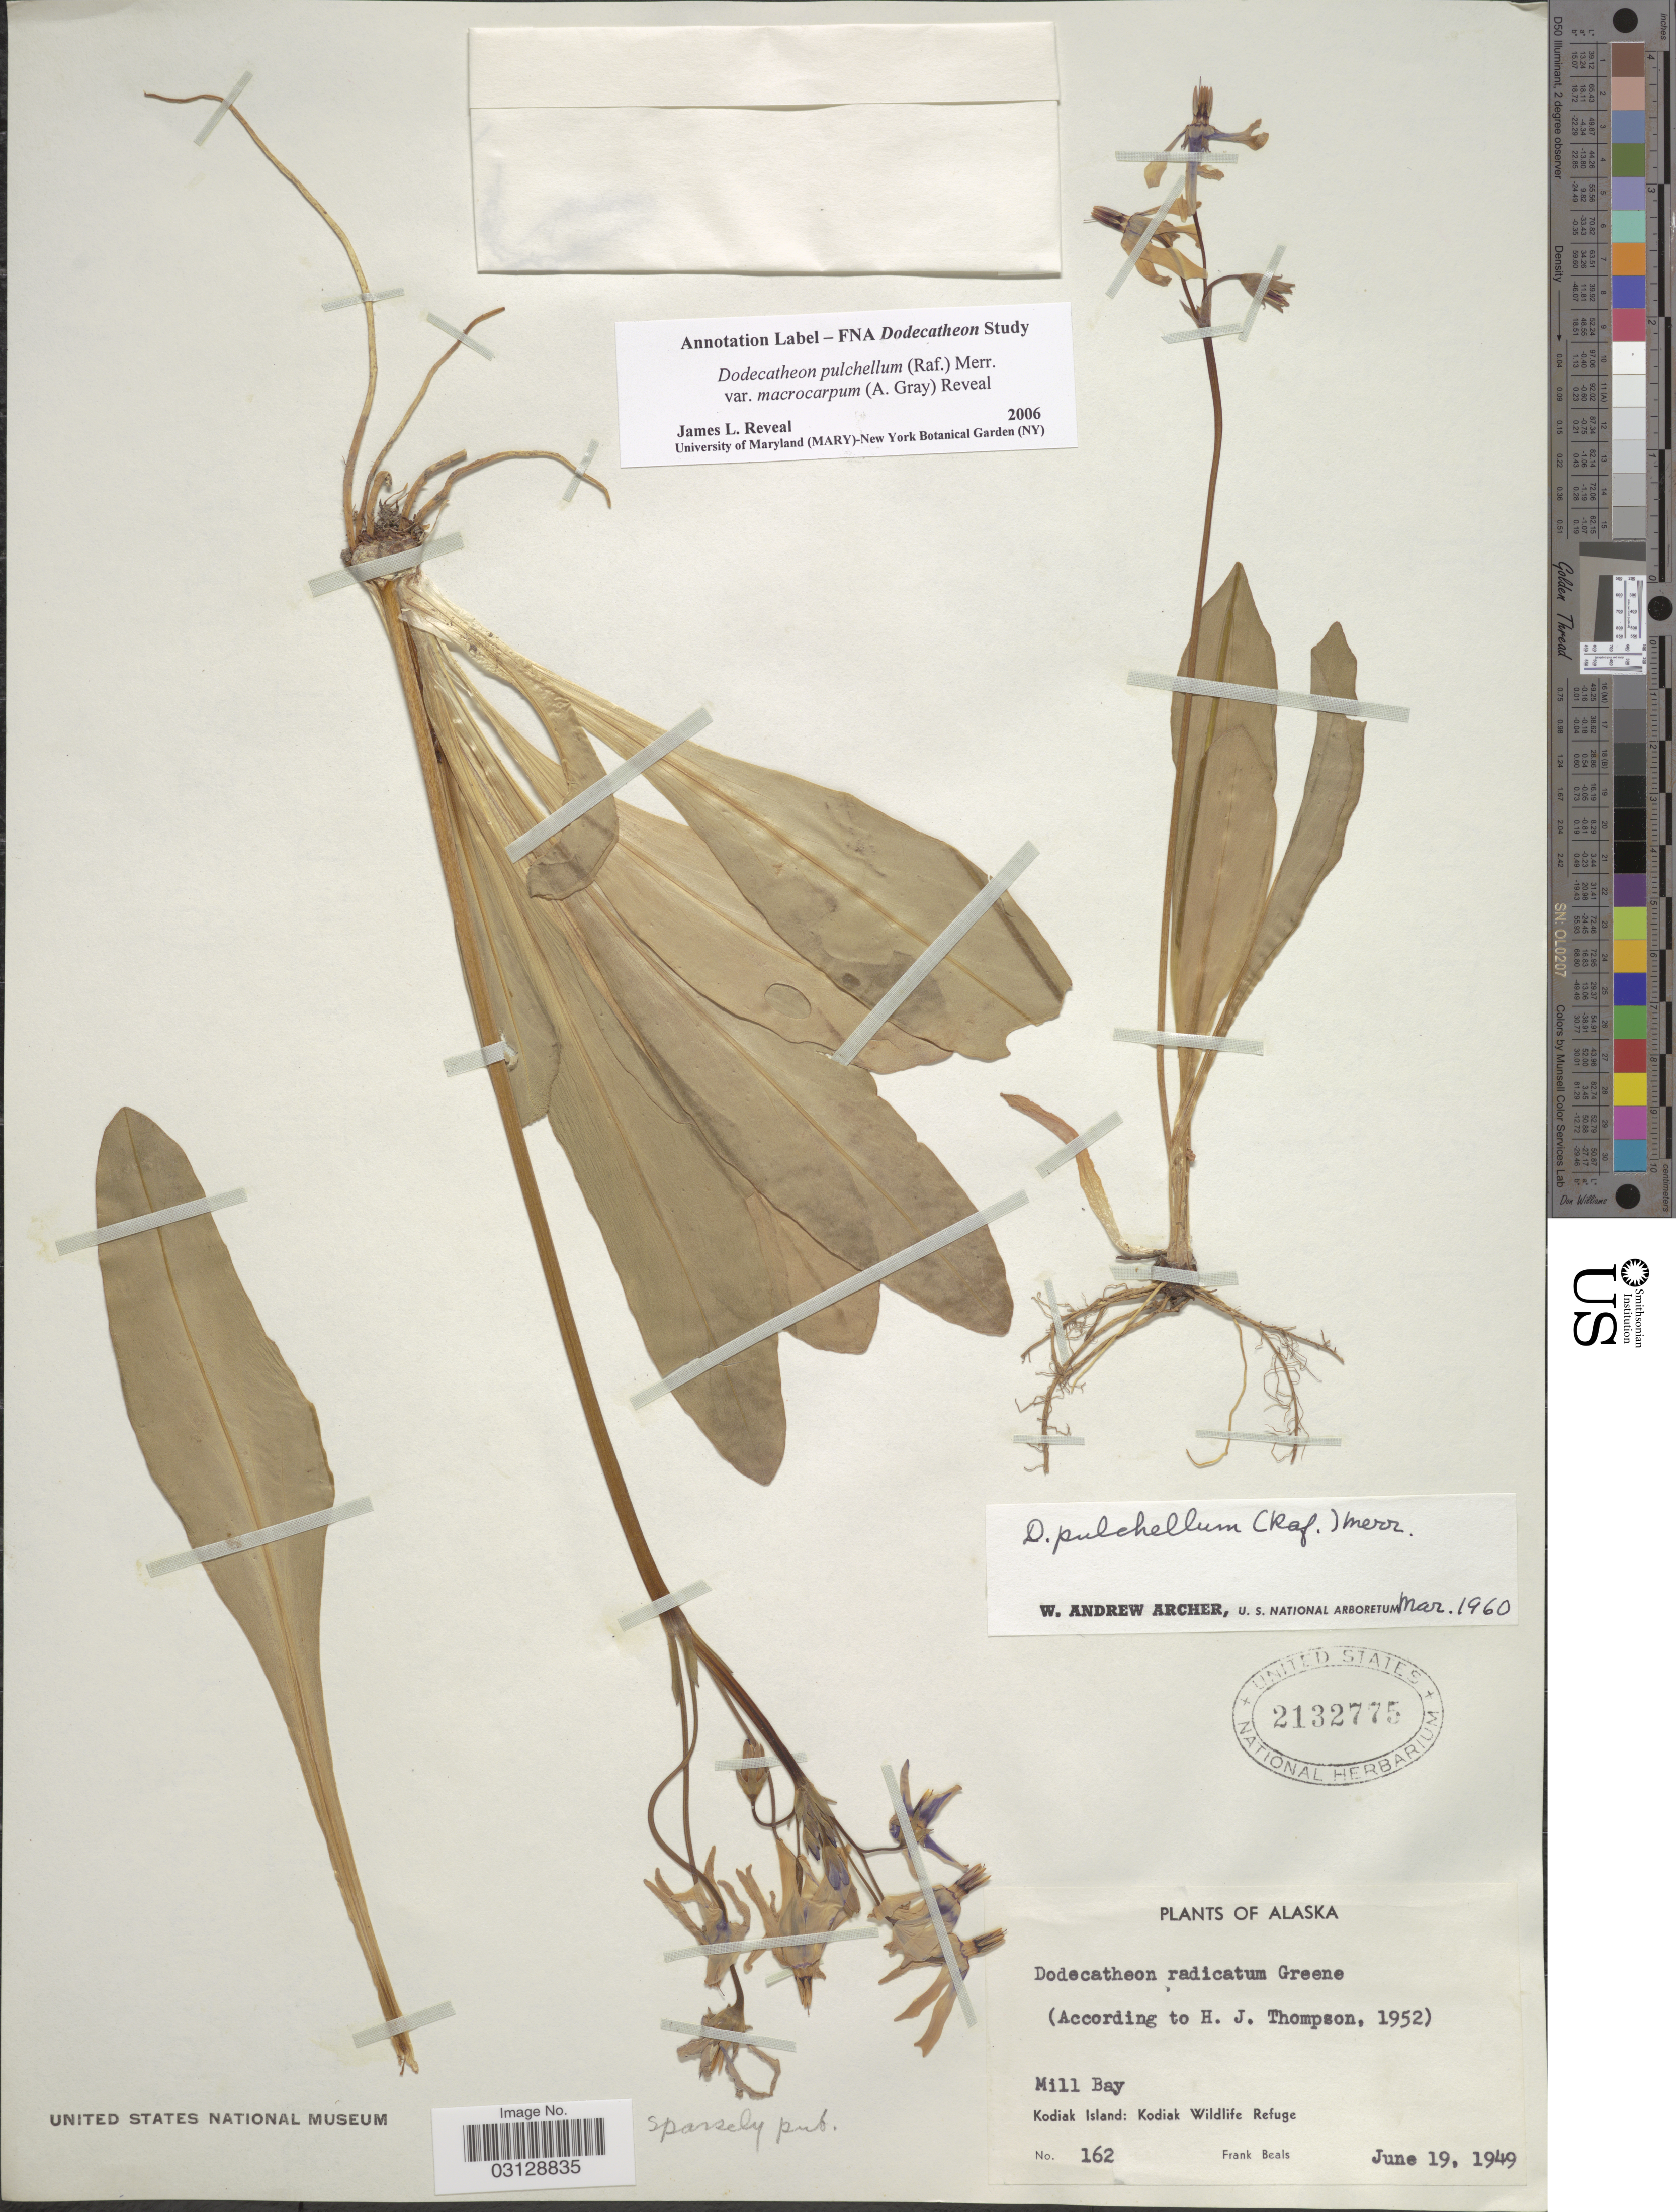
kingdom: Plantae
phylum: Tracheophyta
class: Magnoliopsida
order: Ericales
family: Primulaceae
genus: Dodecatheon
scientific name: Dodecatheon pulchellum var. macrocarpum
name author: (A. Gray) Reveal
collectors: F. Beals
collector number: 162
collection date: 1949-06-19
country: United States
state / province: Alaska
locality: Mill Bay. Kodiak Island: Kodiak Wildlife Refuge.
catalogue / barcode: US 2132775